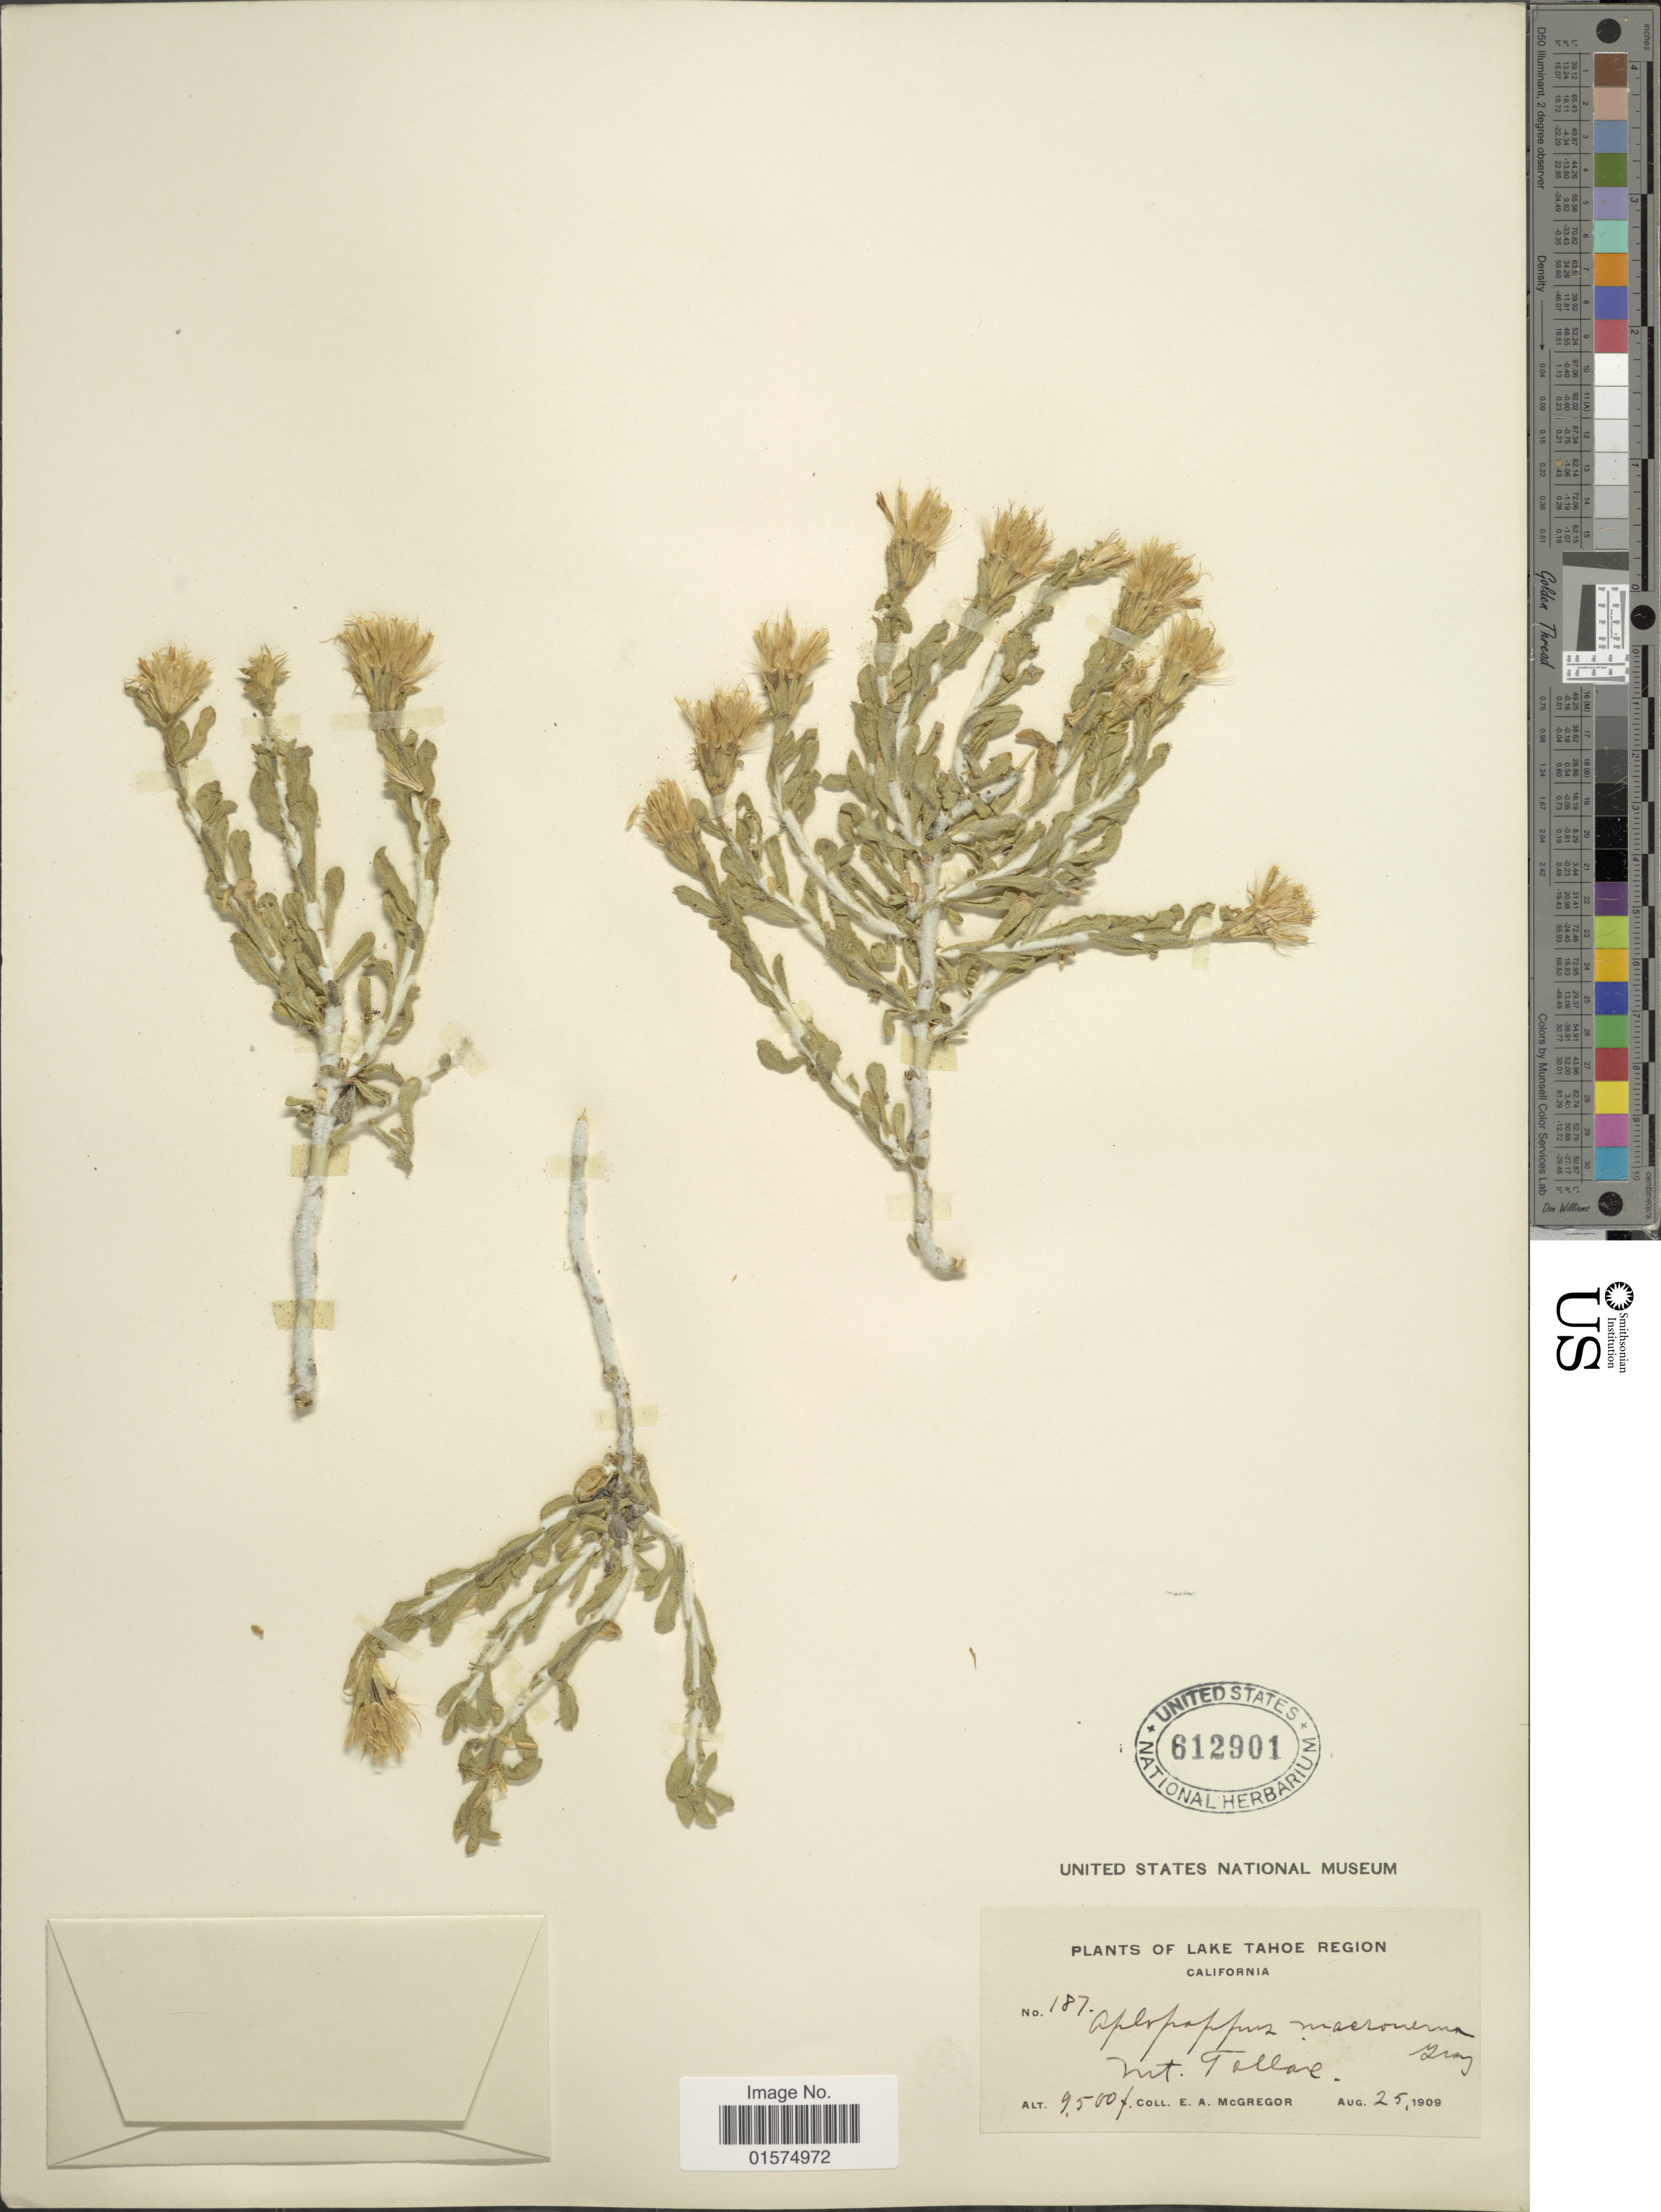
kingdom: Plantae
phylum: Tracheophyta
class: Magnoliopsida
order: Asterales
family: Asteraceae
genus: Ericameria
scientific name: Ericameria discoidea var. discoidea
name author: (Nutt.) G.L. Nesom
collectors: E. A. McGregor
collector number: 187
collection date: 1909-08-25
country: United States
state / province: California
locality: Lake Tahoe Region. Mt. Tallare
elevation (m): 2896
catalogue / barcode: US 612901